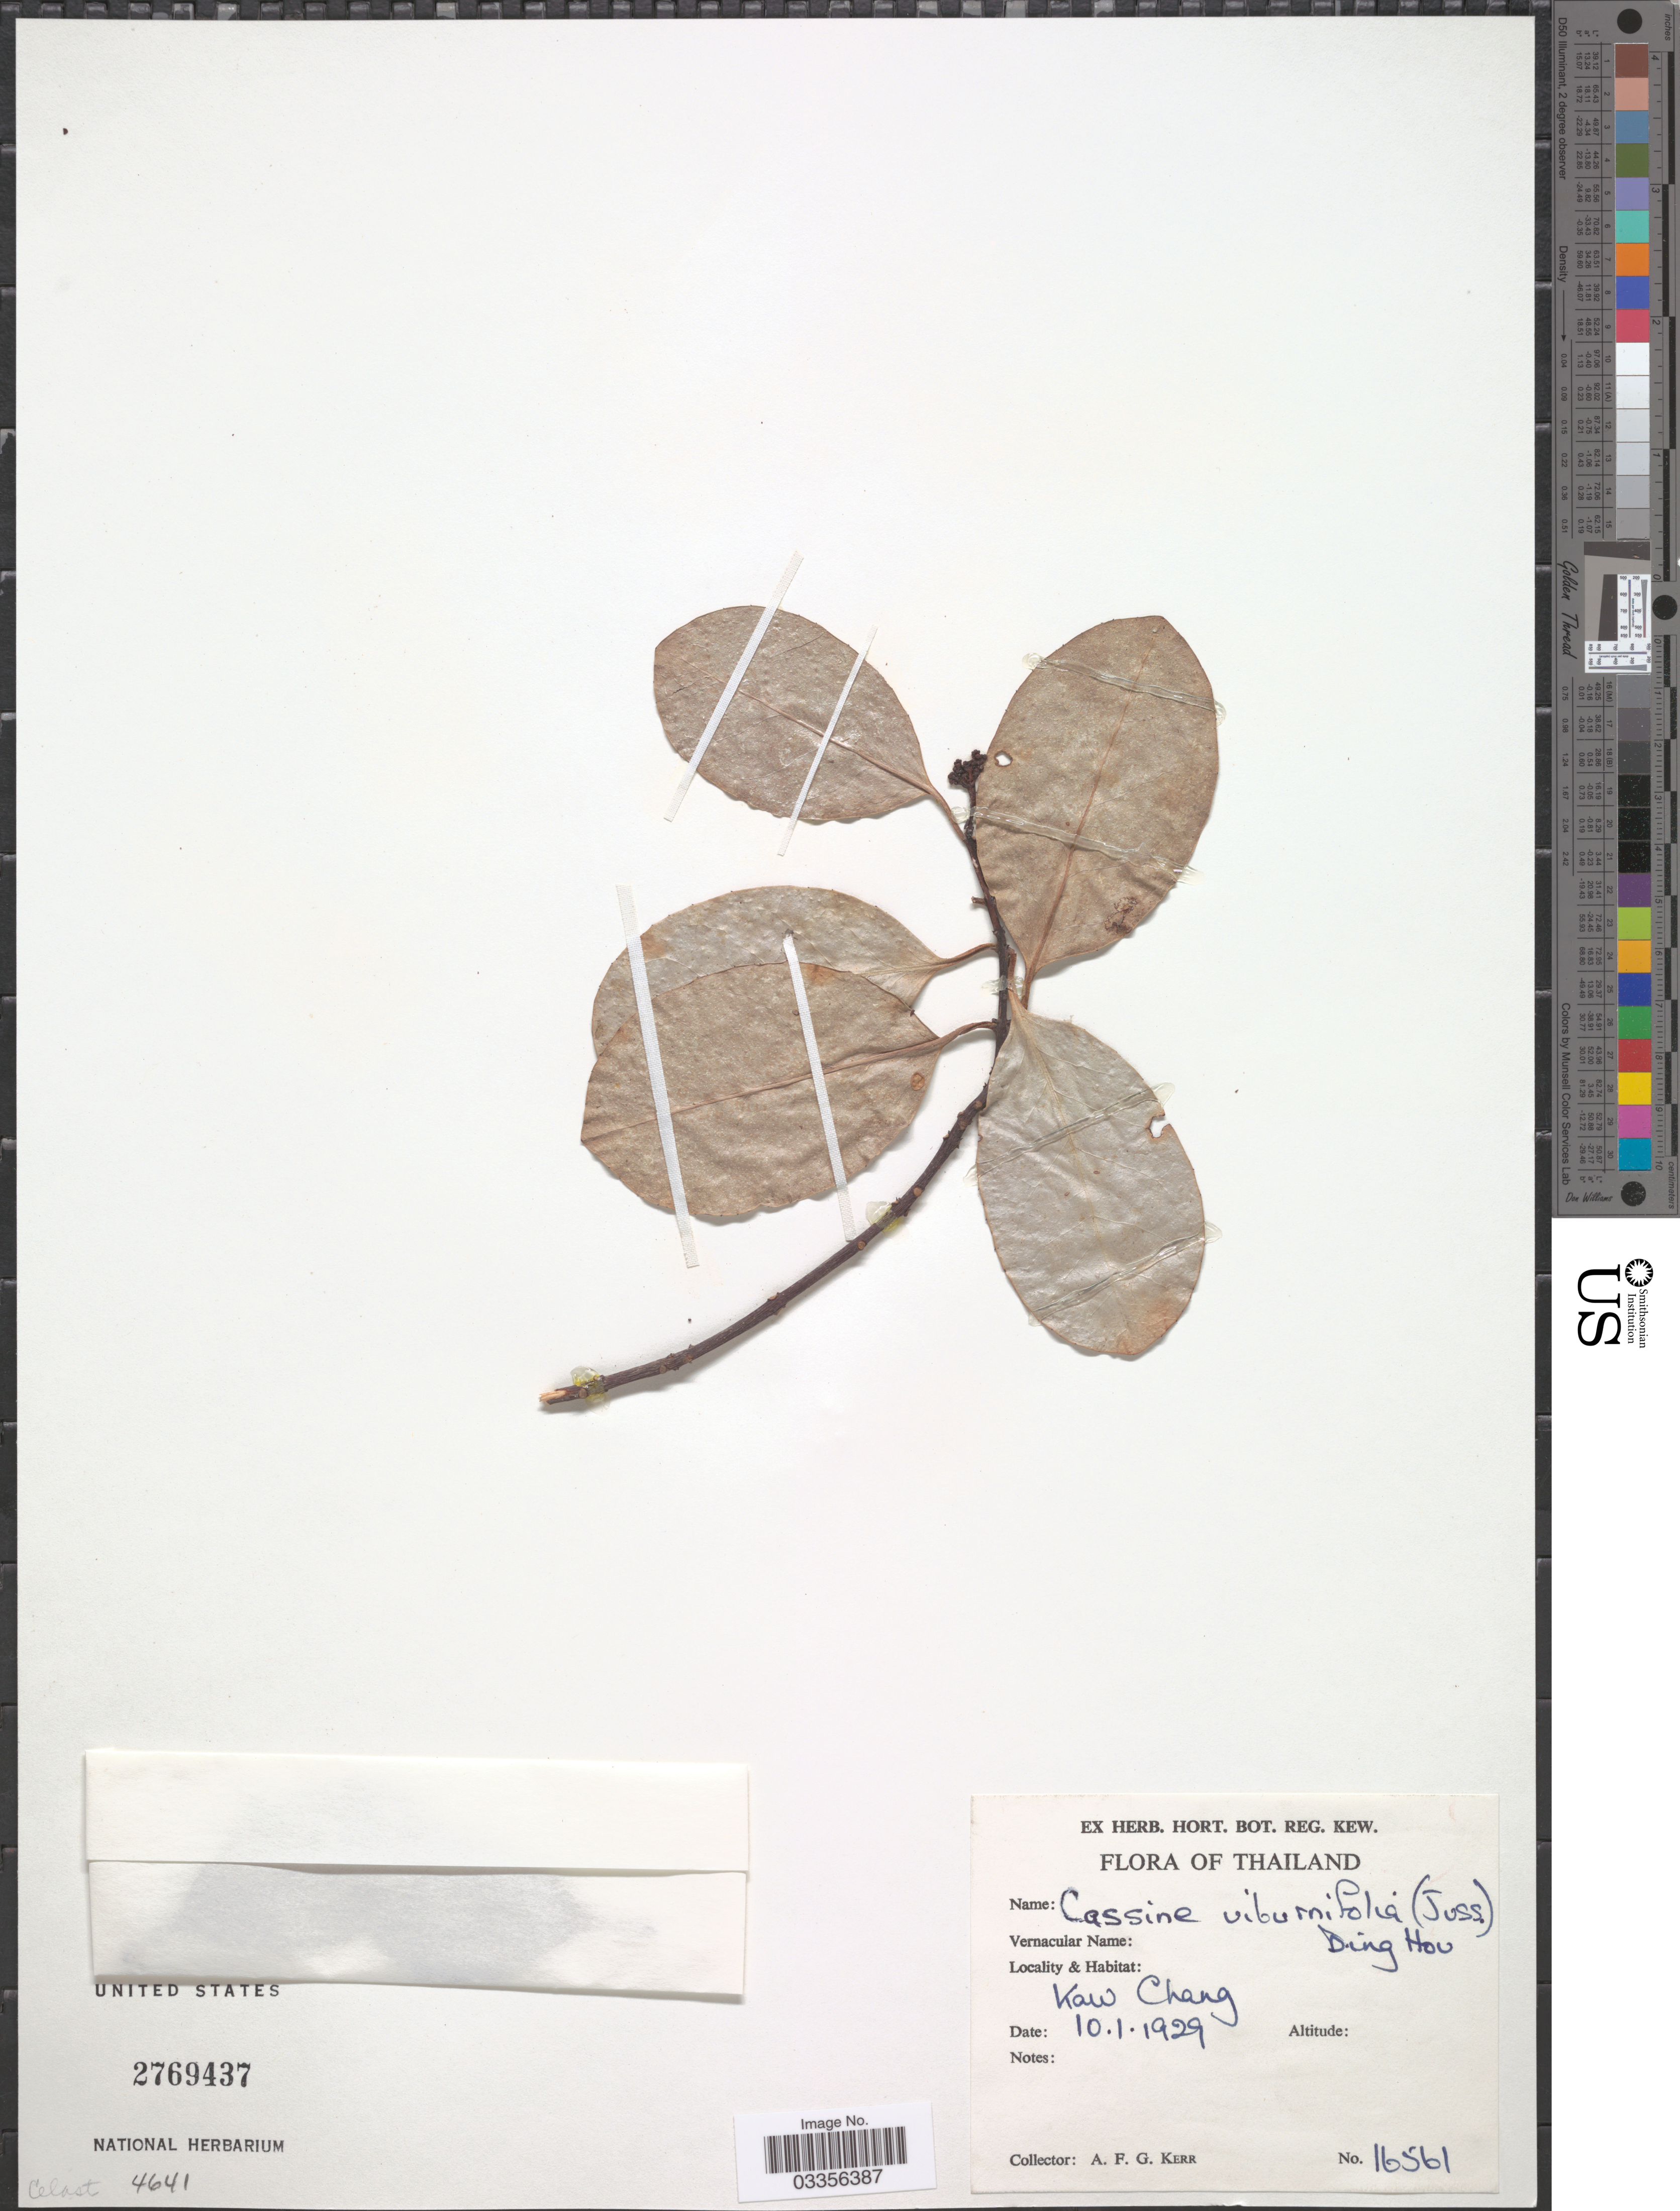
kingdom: Plantae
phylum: Tracheophyta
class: Magnoliopsida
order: Celastrales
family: Celastraceae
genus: Cassine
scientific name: Cassine viburnifolia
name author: (Juss.) Ding Hou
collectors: A. F. G. Kerr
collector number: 16561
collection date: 1929-01-10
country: Thailand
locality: Kaw Chang.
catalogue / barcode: US 2769437